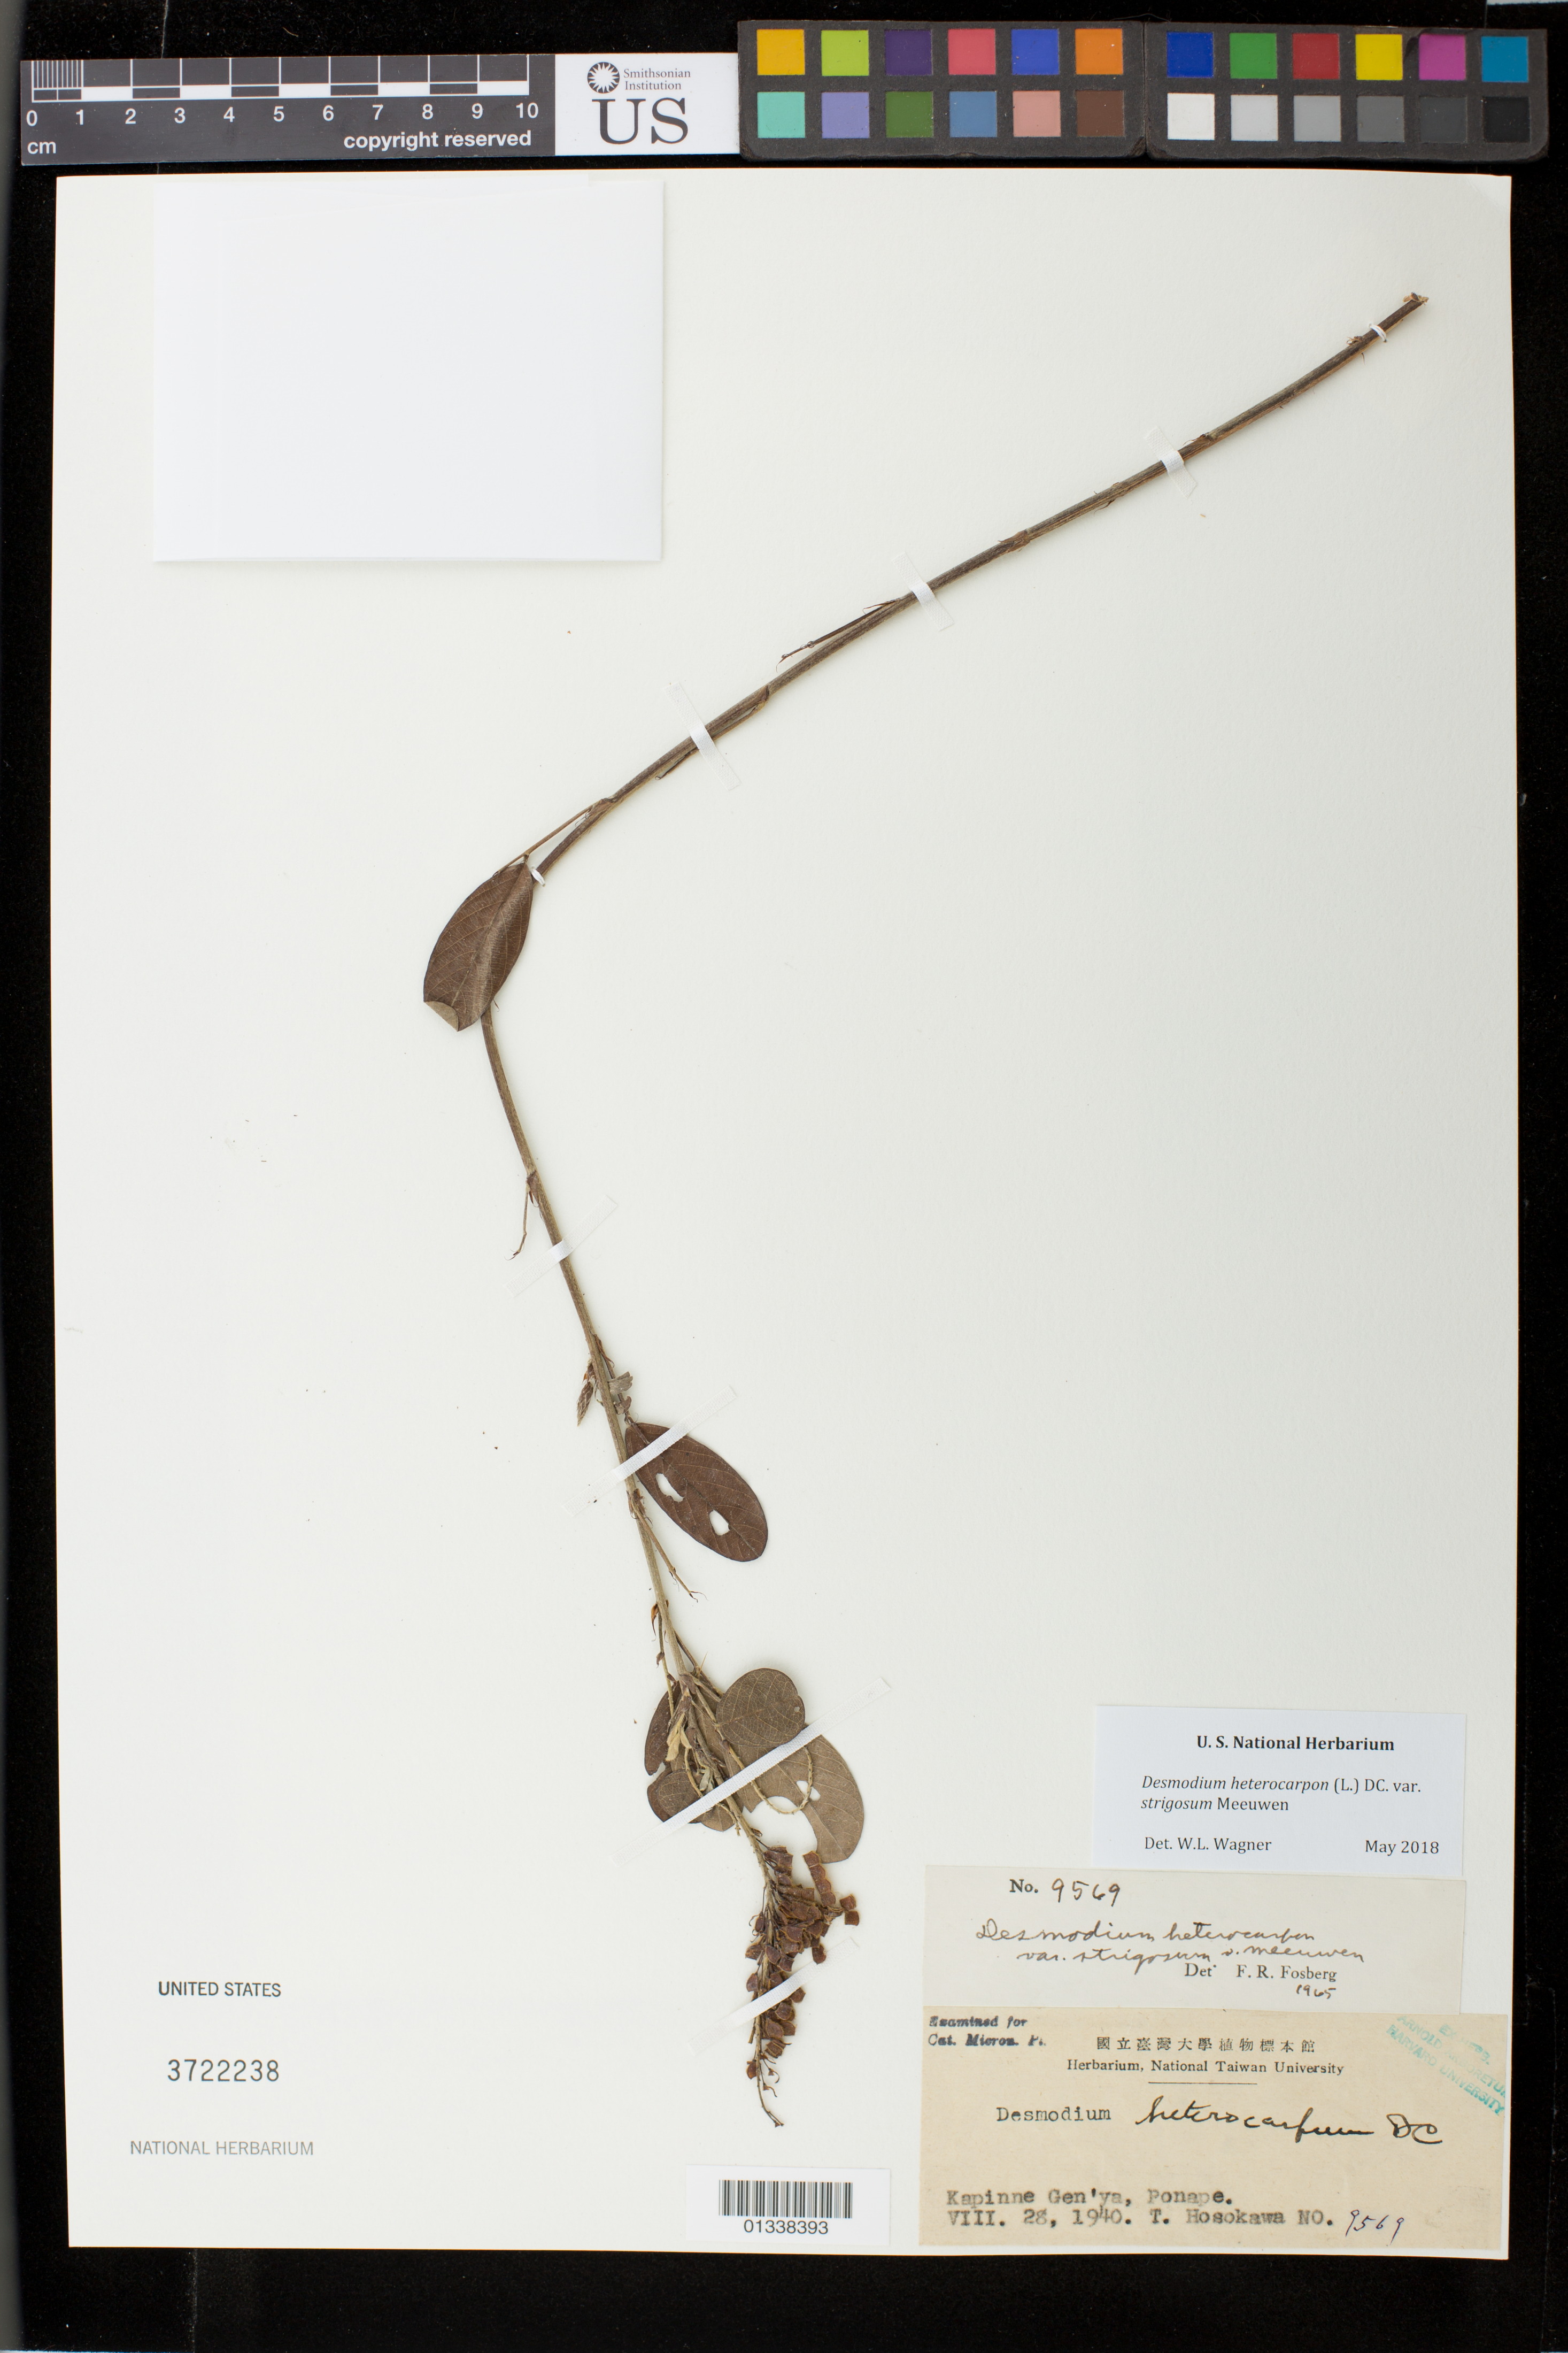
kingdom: Plantae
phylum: Tracheophyta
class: Magnoliopsida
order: Fabales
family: Fabaceae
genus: Grona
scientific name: Grona heterocarpos var. strigosa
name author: (Meeuwen) H. Ohashi & K. Ohashi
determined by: Strong, Mark T., (BOT), Smithsonian Institution - National Museum of Natural History (UNITED STATES)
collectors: T. Hosokawa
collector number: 9569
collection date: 1940-08-28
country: Micronesia, Federated States of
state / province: Pohnpei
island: Pohnpei [Ponape]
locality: Kapinne Gen'ya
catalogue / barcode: US 3722238